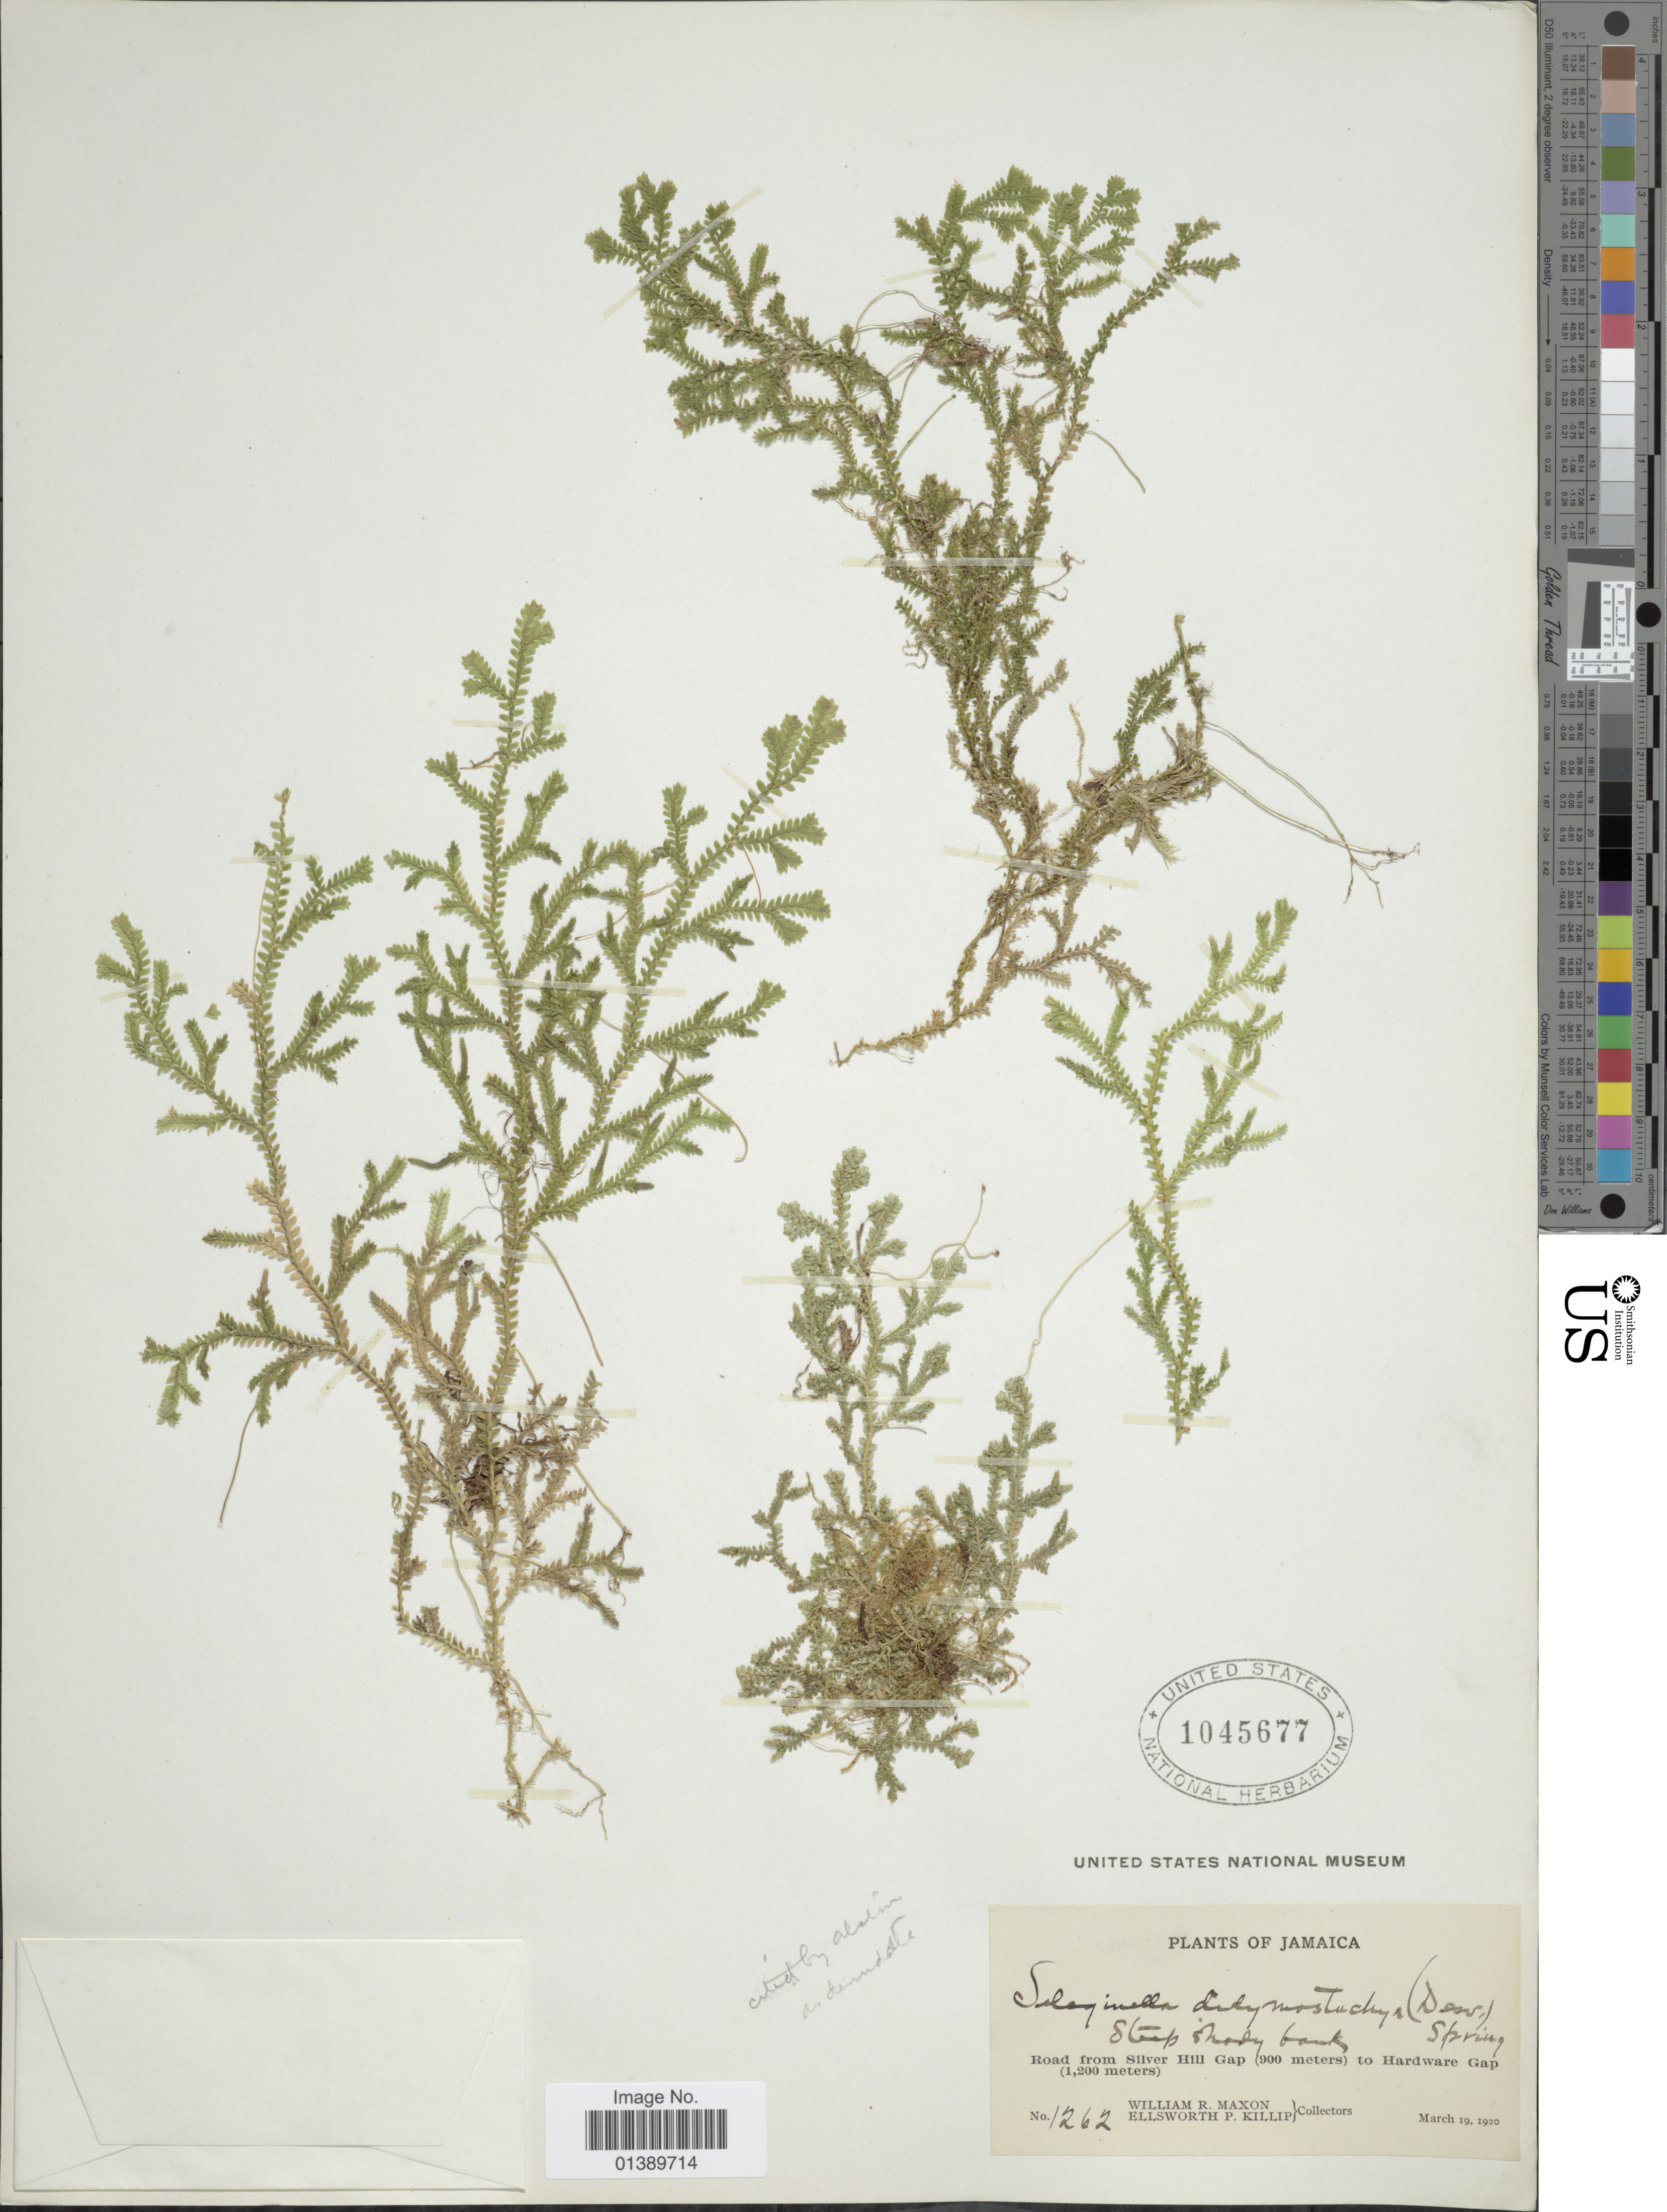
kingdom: Plantae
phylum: Tracheophyta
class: Lycopodiopsida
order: Selaginellales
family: Selaginellaceae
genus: Selaginella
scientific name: Selaginella denudata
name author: (Willd.) Spring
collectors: W. R. Maxon & E. P. Killip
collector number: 1262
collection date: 1920-03-19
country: Jamaica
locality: Road from Silver Hill Gap to Hardware Gap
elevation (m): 900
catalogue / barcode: US 1045677